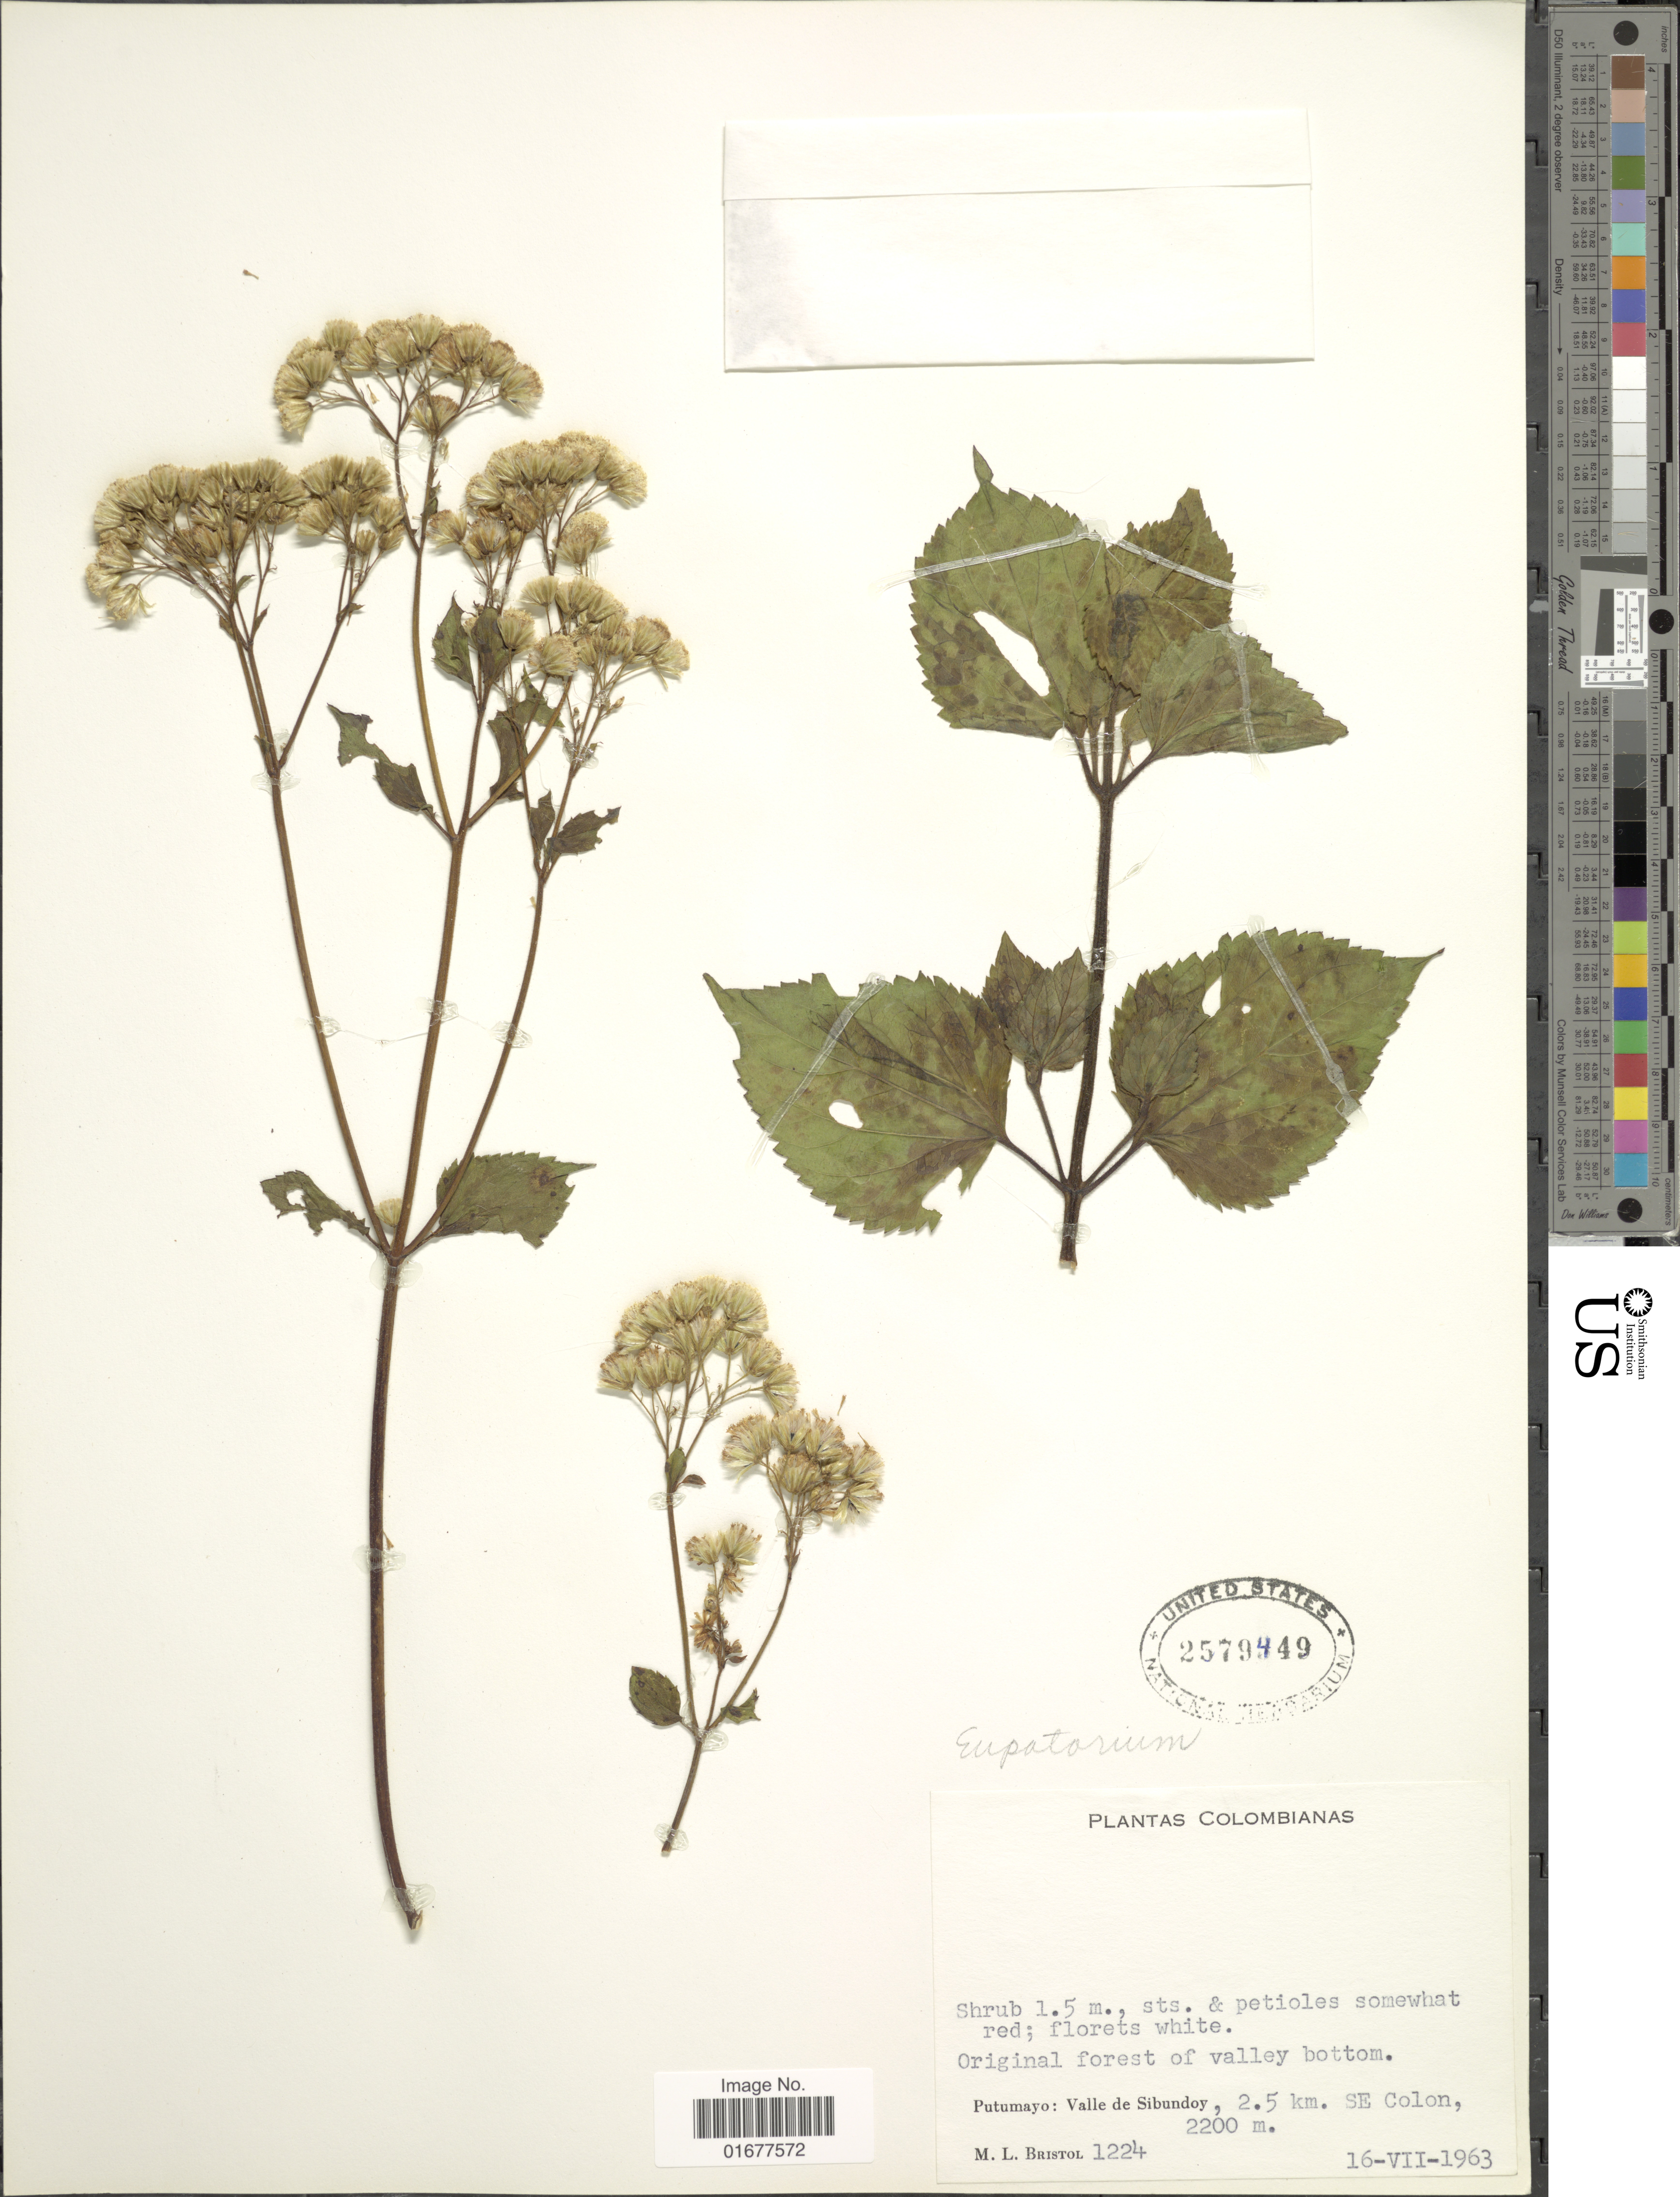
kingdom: Plantae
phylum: Tracheophyta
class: Magnoliopsida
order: Asterales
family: Asteraceae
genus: Ageratina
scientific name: Ageratina sodiroi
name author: (Hieron.) R.M. King & H. Rob.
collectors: M. L. Bristol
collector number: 1224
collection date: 1963-07-16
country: Colombia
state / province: Putumayo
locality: Valle de Sibundoy, 2.5 km. SE Colon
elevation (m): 2200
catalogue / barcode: US 2579449